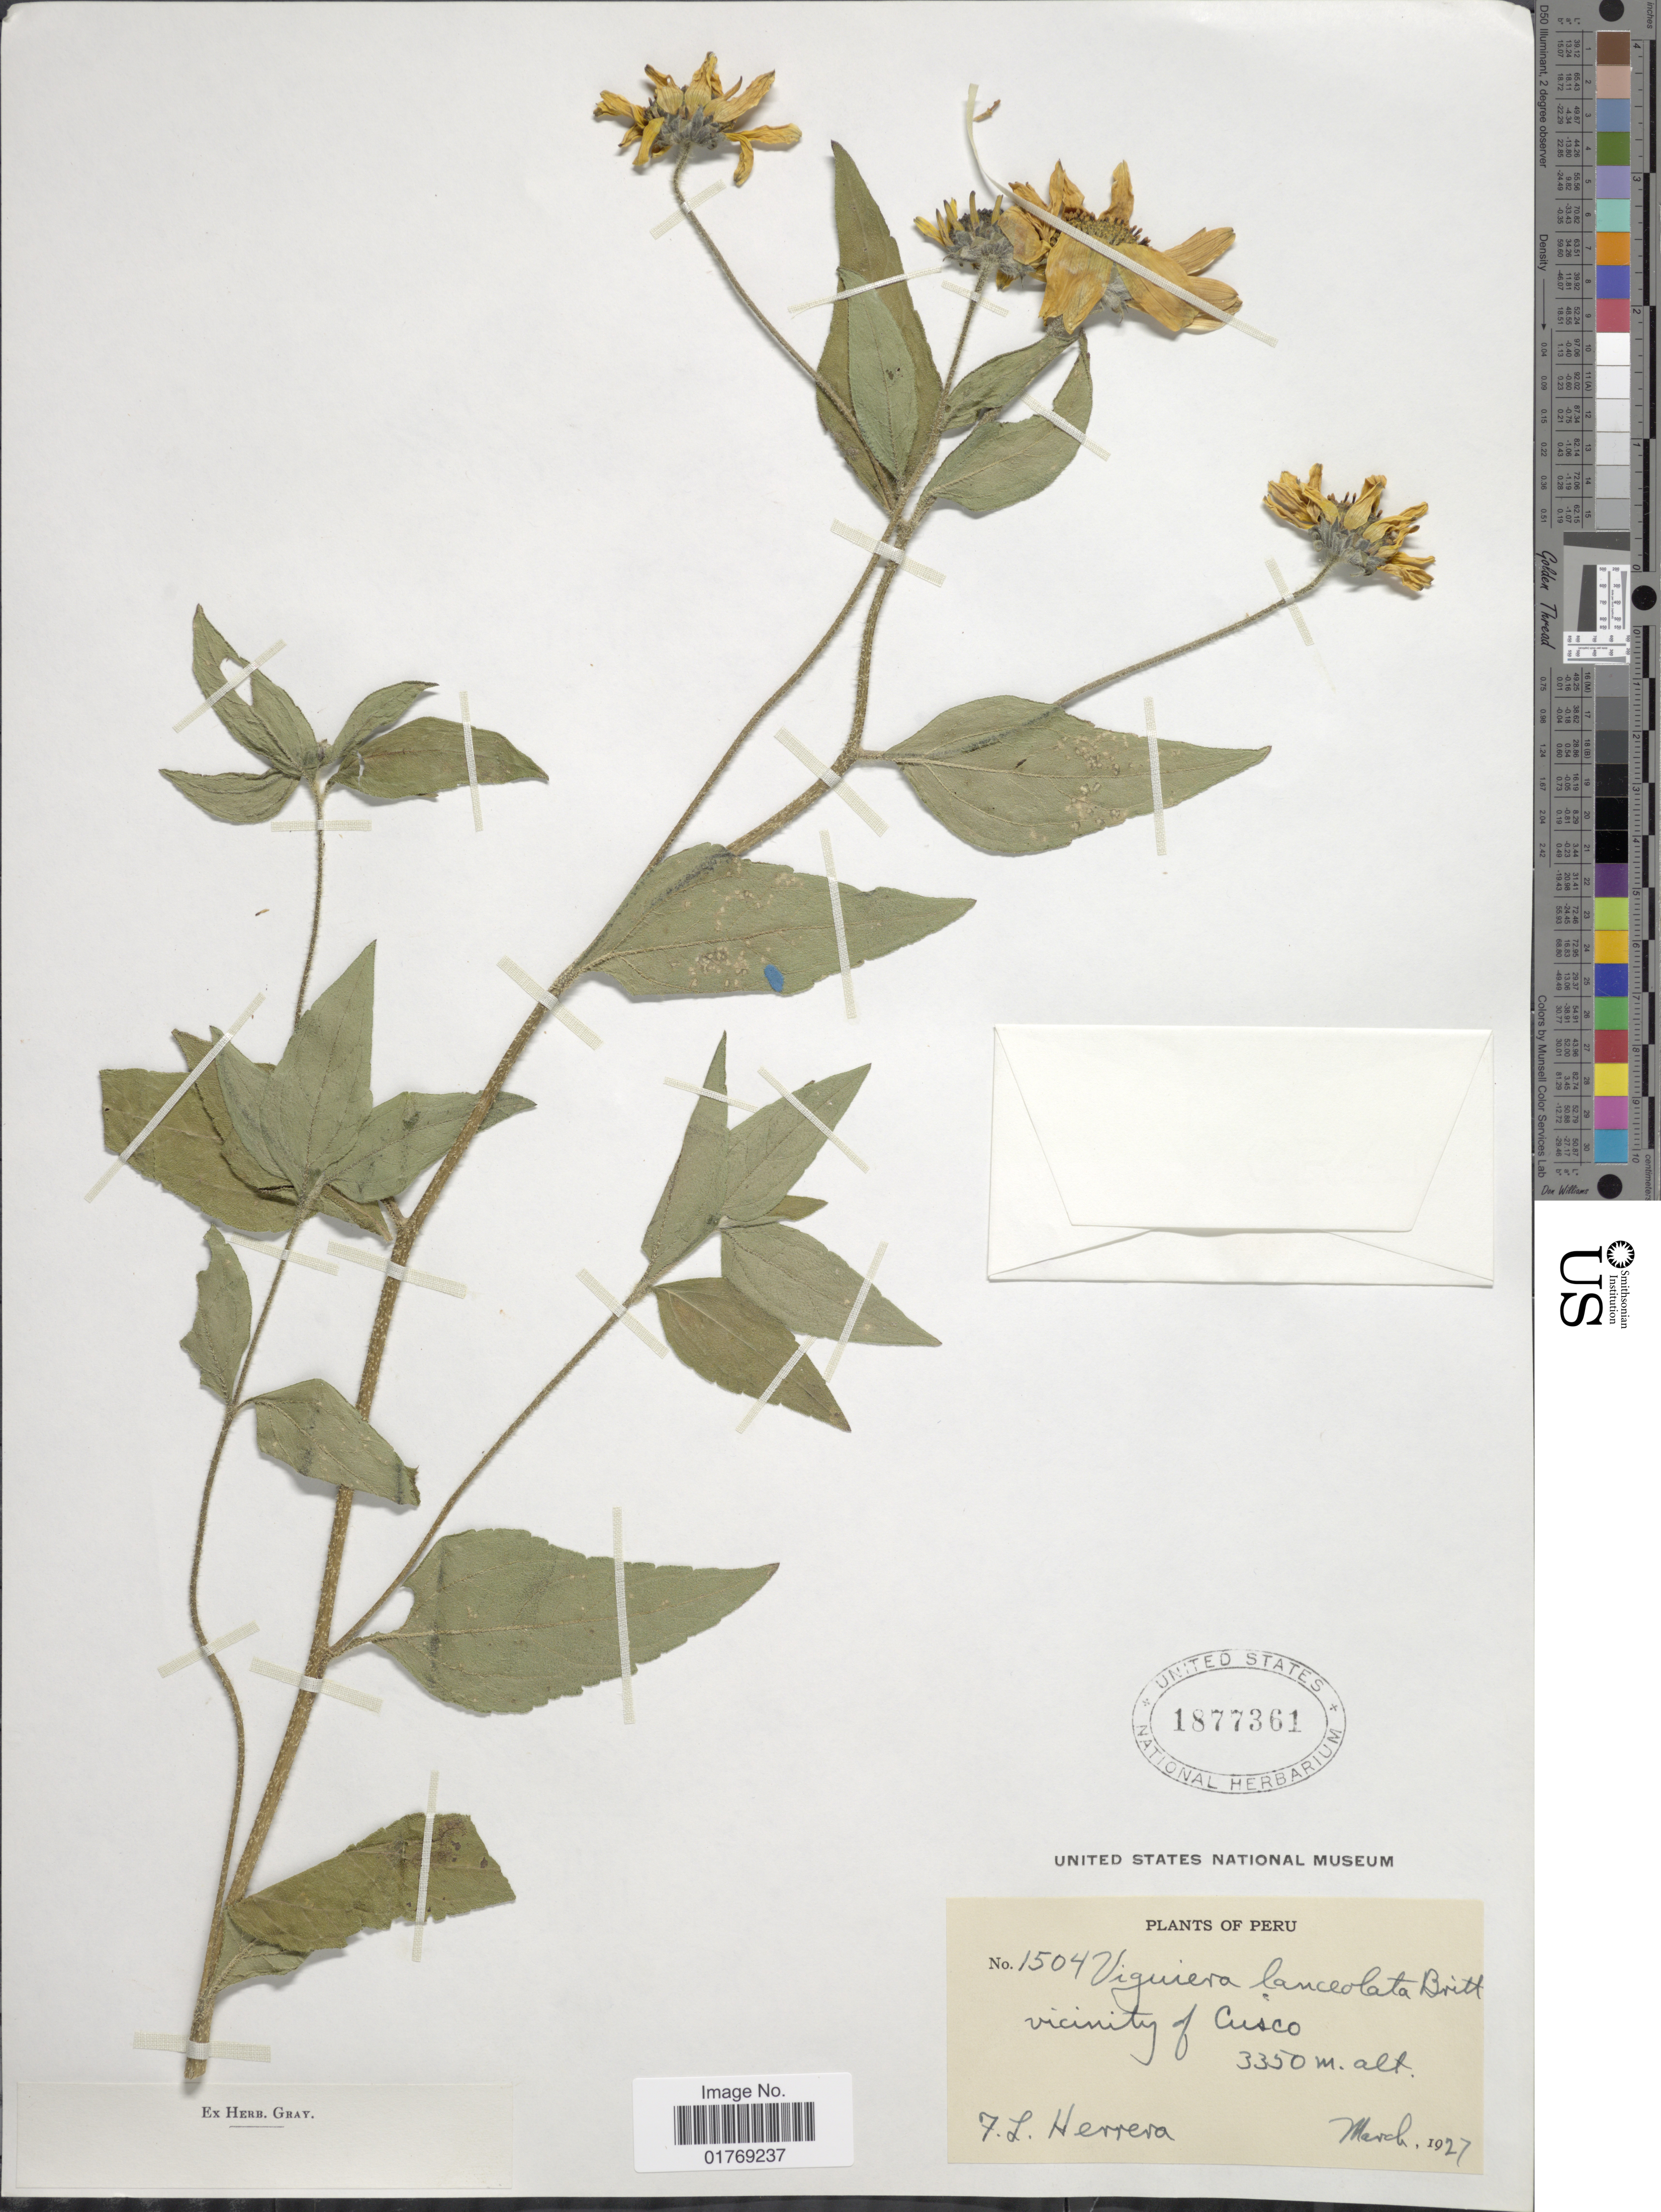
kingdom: Plantae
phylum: Tracheophyta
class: Magnoliopsida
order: Asterales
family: Asteraceae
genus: Viguiera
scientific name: Viguiera sp.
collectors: F. L. Herrera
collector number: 1504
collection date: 1927-03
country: Peru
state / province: Cusco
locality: Vicinity of Cusco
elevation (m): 3350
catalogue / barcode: US 1877361